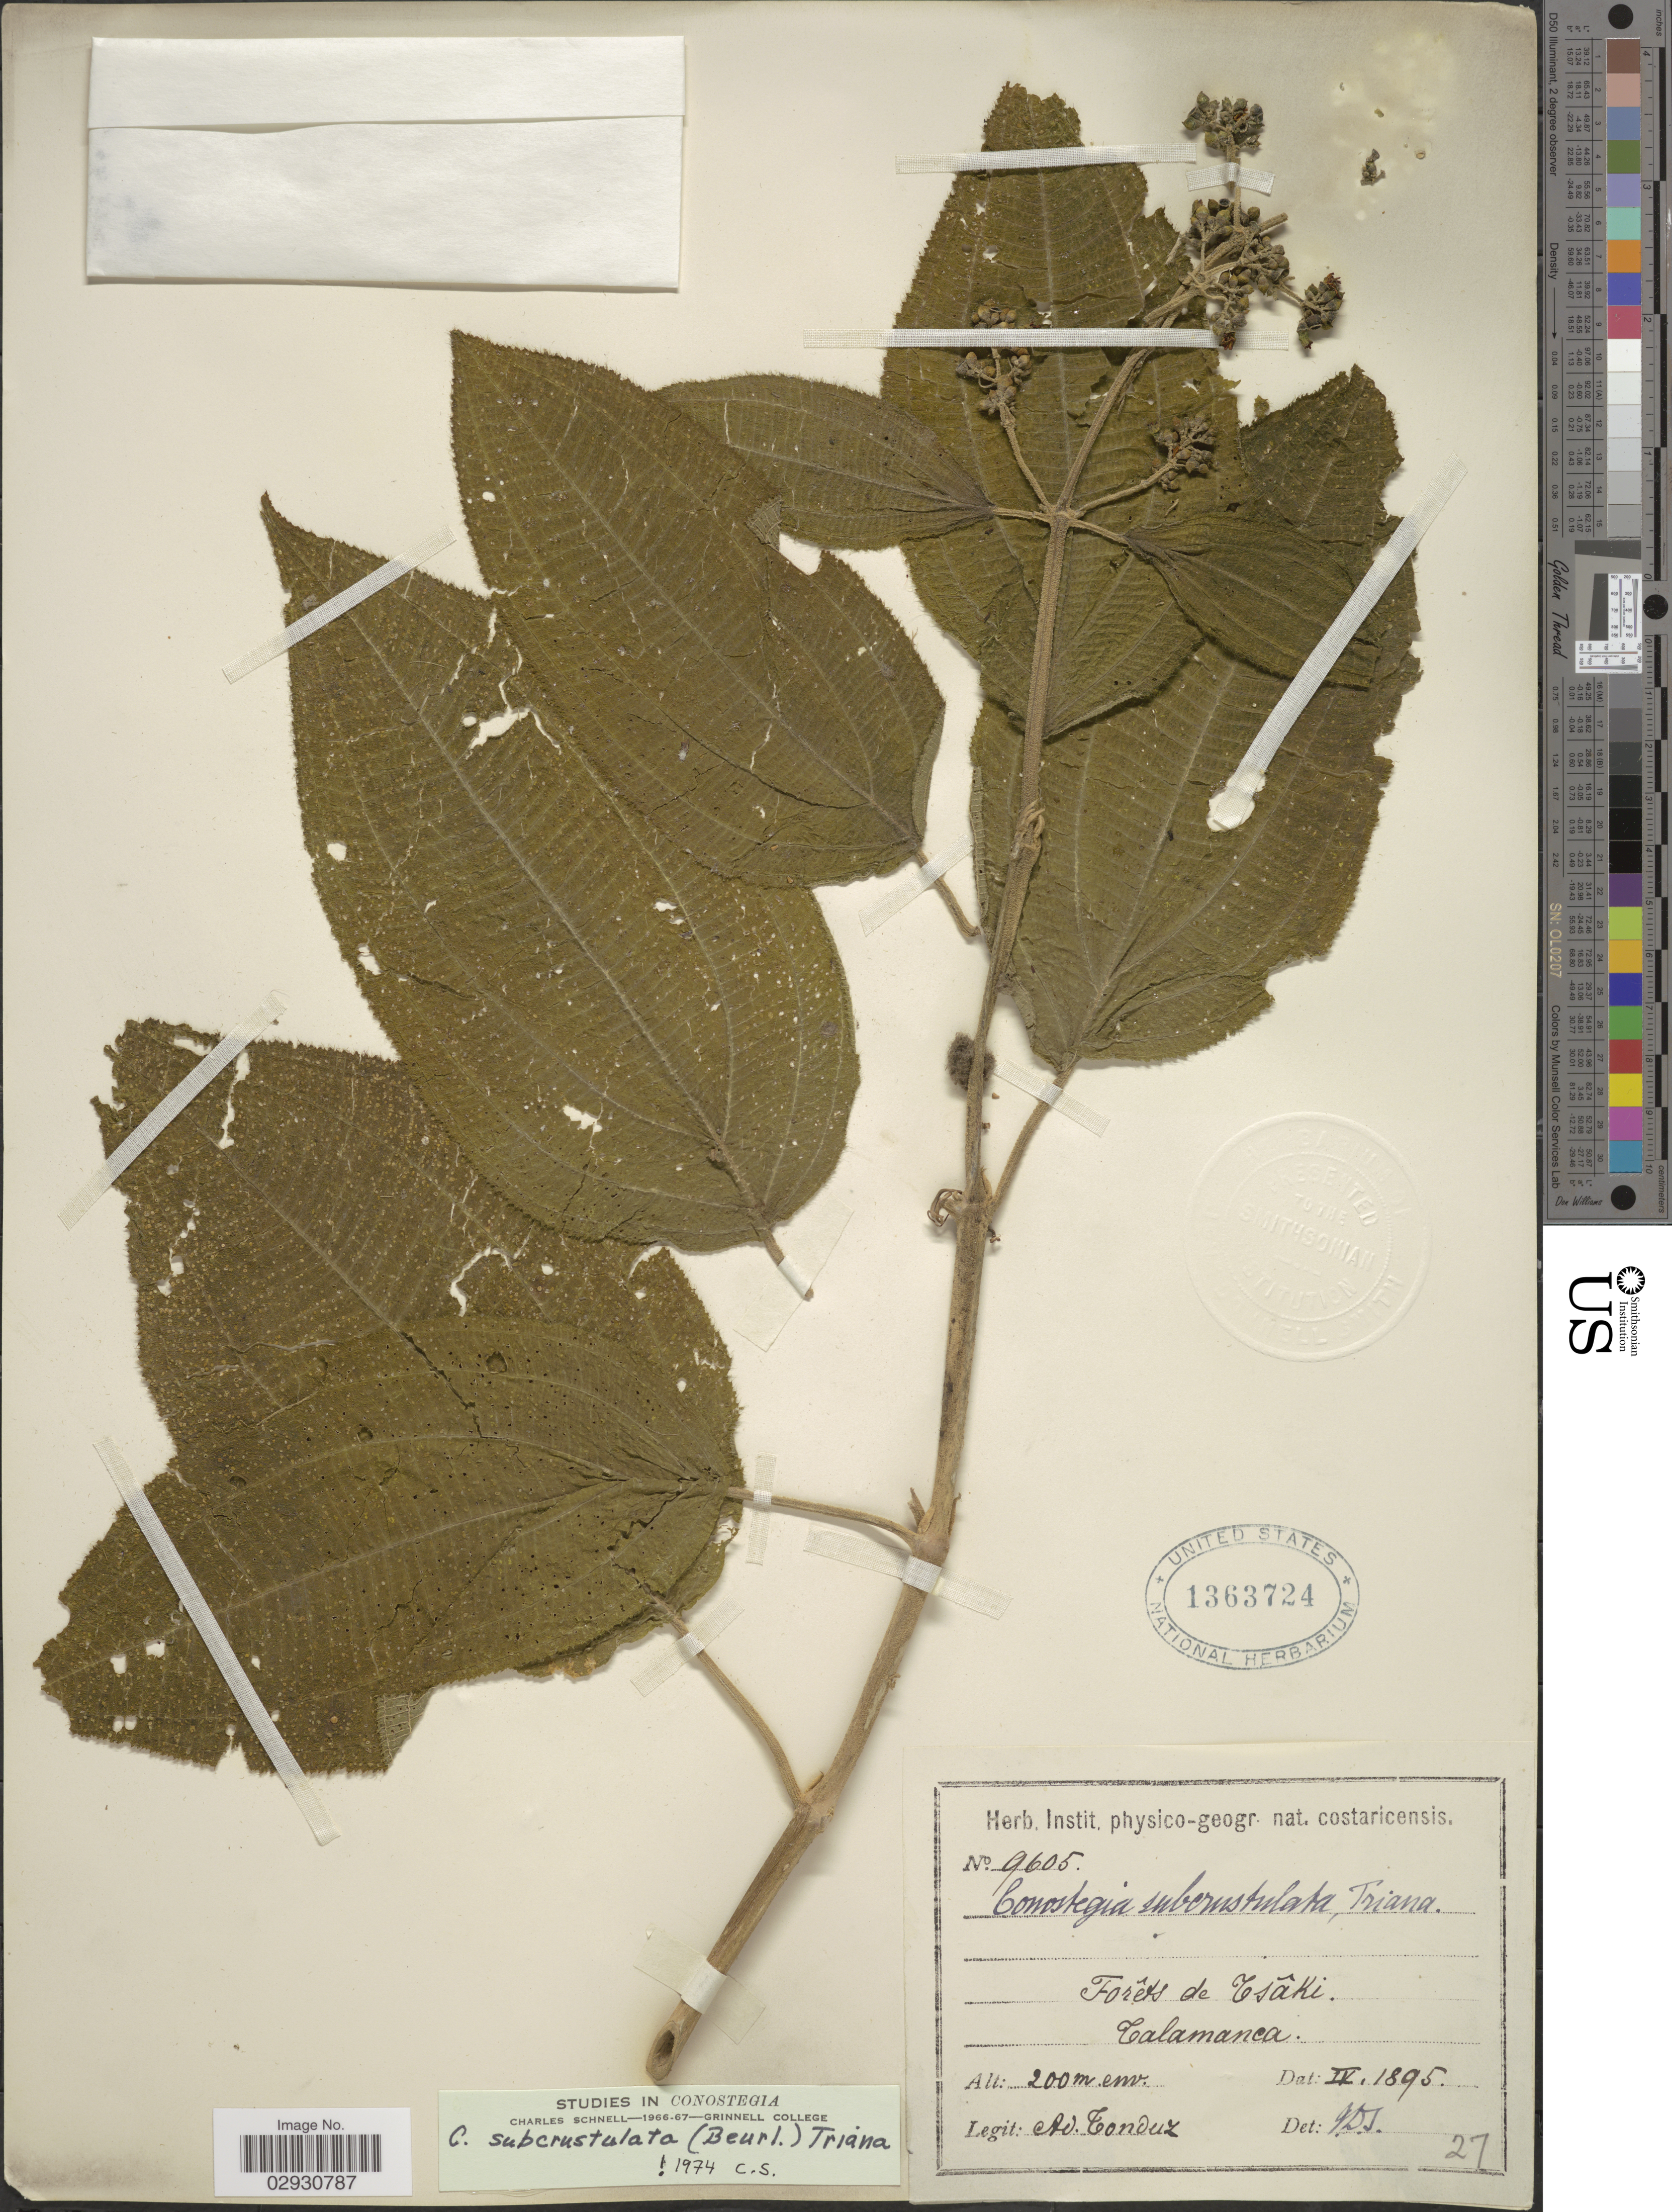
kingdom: Plantae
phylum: Tracheophyta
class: Magnoliopsida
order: Myrtales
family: Melastomataceae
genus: Conostegia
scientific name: Conostegia subcrustulata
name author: (Beurl.) Triana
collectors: A. Tonduz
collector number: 9605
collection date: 1895-04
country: Costa Rica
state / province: Limón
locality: Forêts de TsâKi. Talamanca.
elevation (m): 200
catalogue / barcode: US 1363724